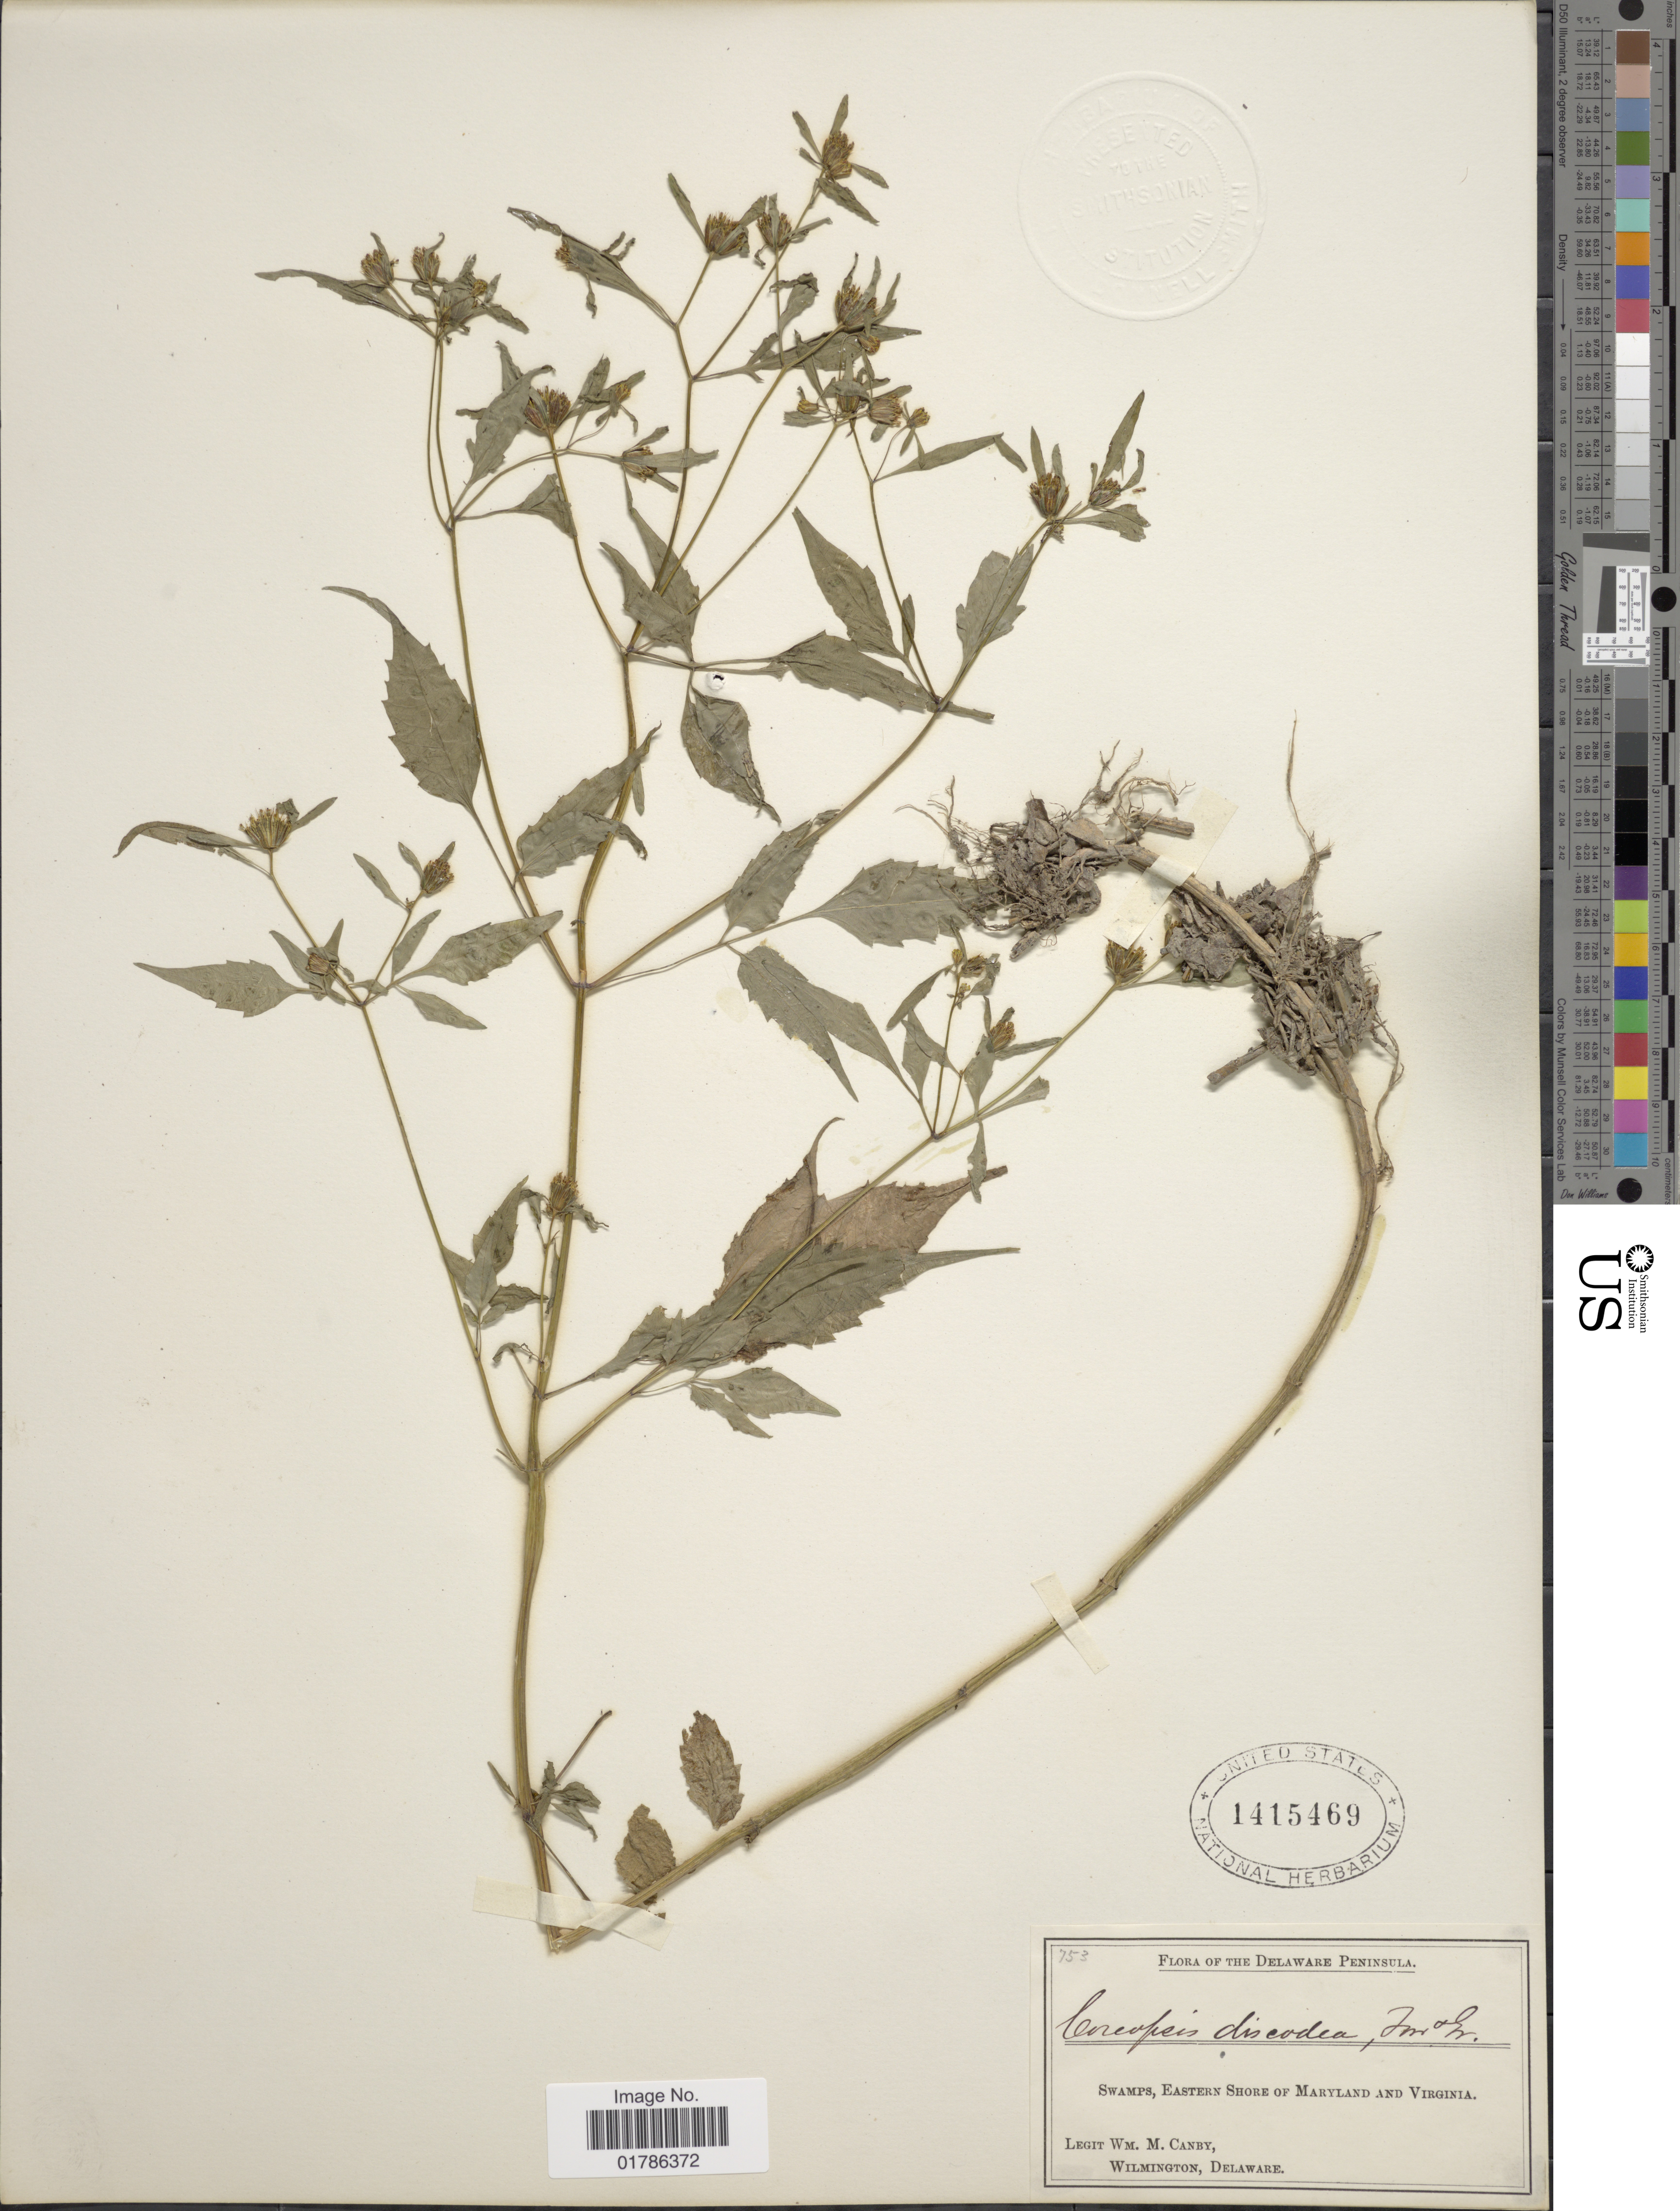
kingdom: Plantae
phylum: Tracheophyta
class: Magnoliopsida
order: Asterales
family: Asteraceae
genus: Bidens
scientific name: Bidens discoidea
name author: (Torr. & A. Gray) Britton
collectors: W. M. Canby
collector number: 753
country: United States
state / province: Delaware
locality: Eastern shore of Maryland and Virginia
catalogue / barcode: US 1415469